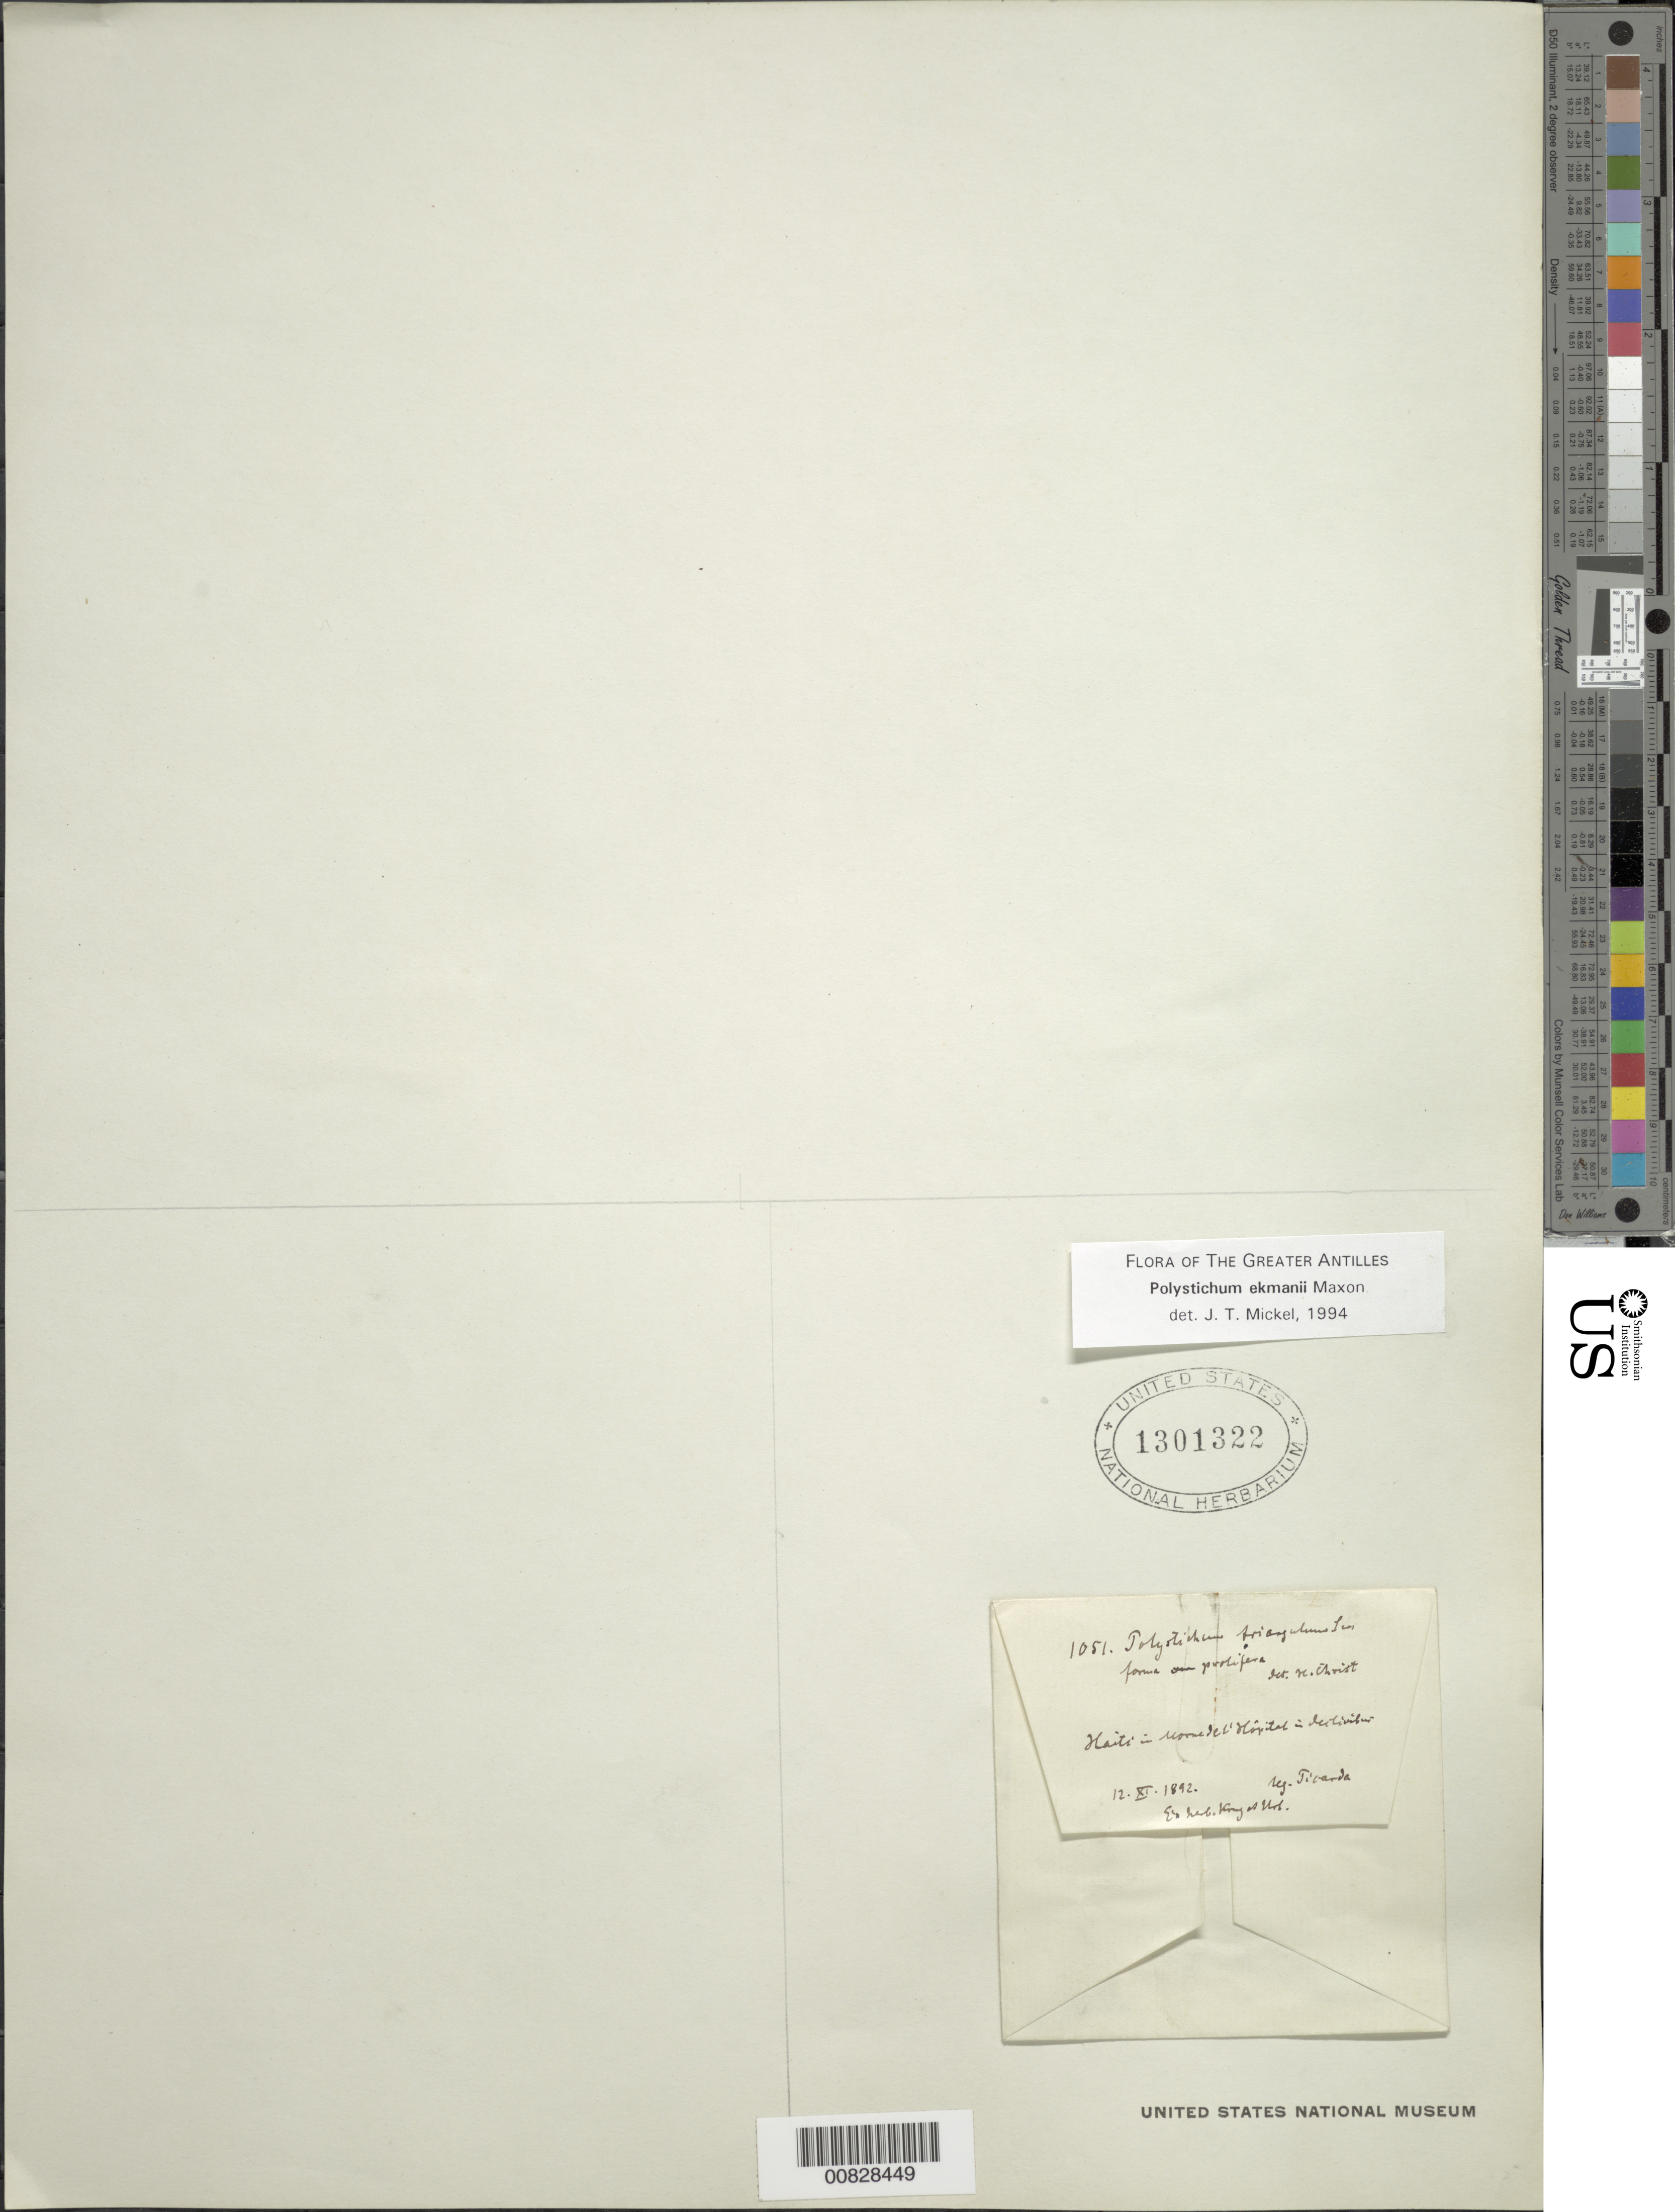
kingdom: Plantae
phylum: Tracheophyta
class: Polypodiopsida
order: Polypodiales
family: Dryopteridaceae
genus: Polystichum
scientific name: Polystichum ekmanii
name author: Maxon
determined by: Mickel, J. T., (NY), New York Botanical Garden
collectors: -. Picarda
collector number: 1051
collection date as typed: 12 Nov 1892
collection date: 1892-11-12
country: Haiti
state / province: Óuest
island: Hispaniola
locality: Morne de l'Hôpital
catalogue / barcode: US 1301322